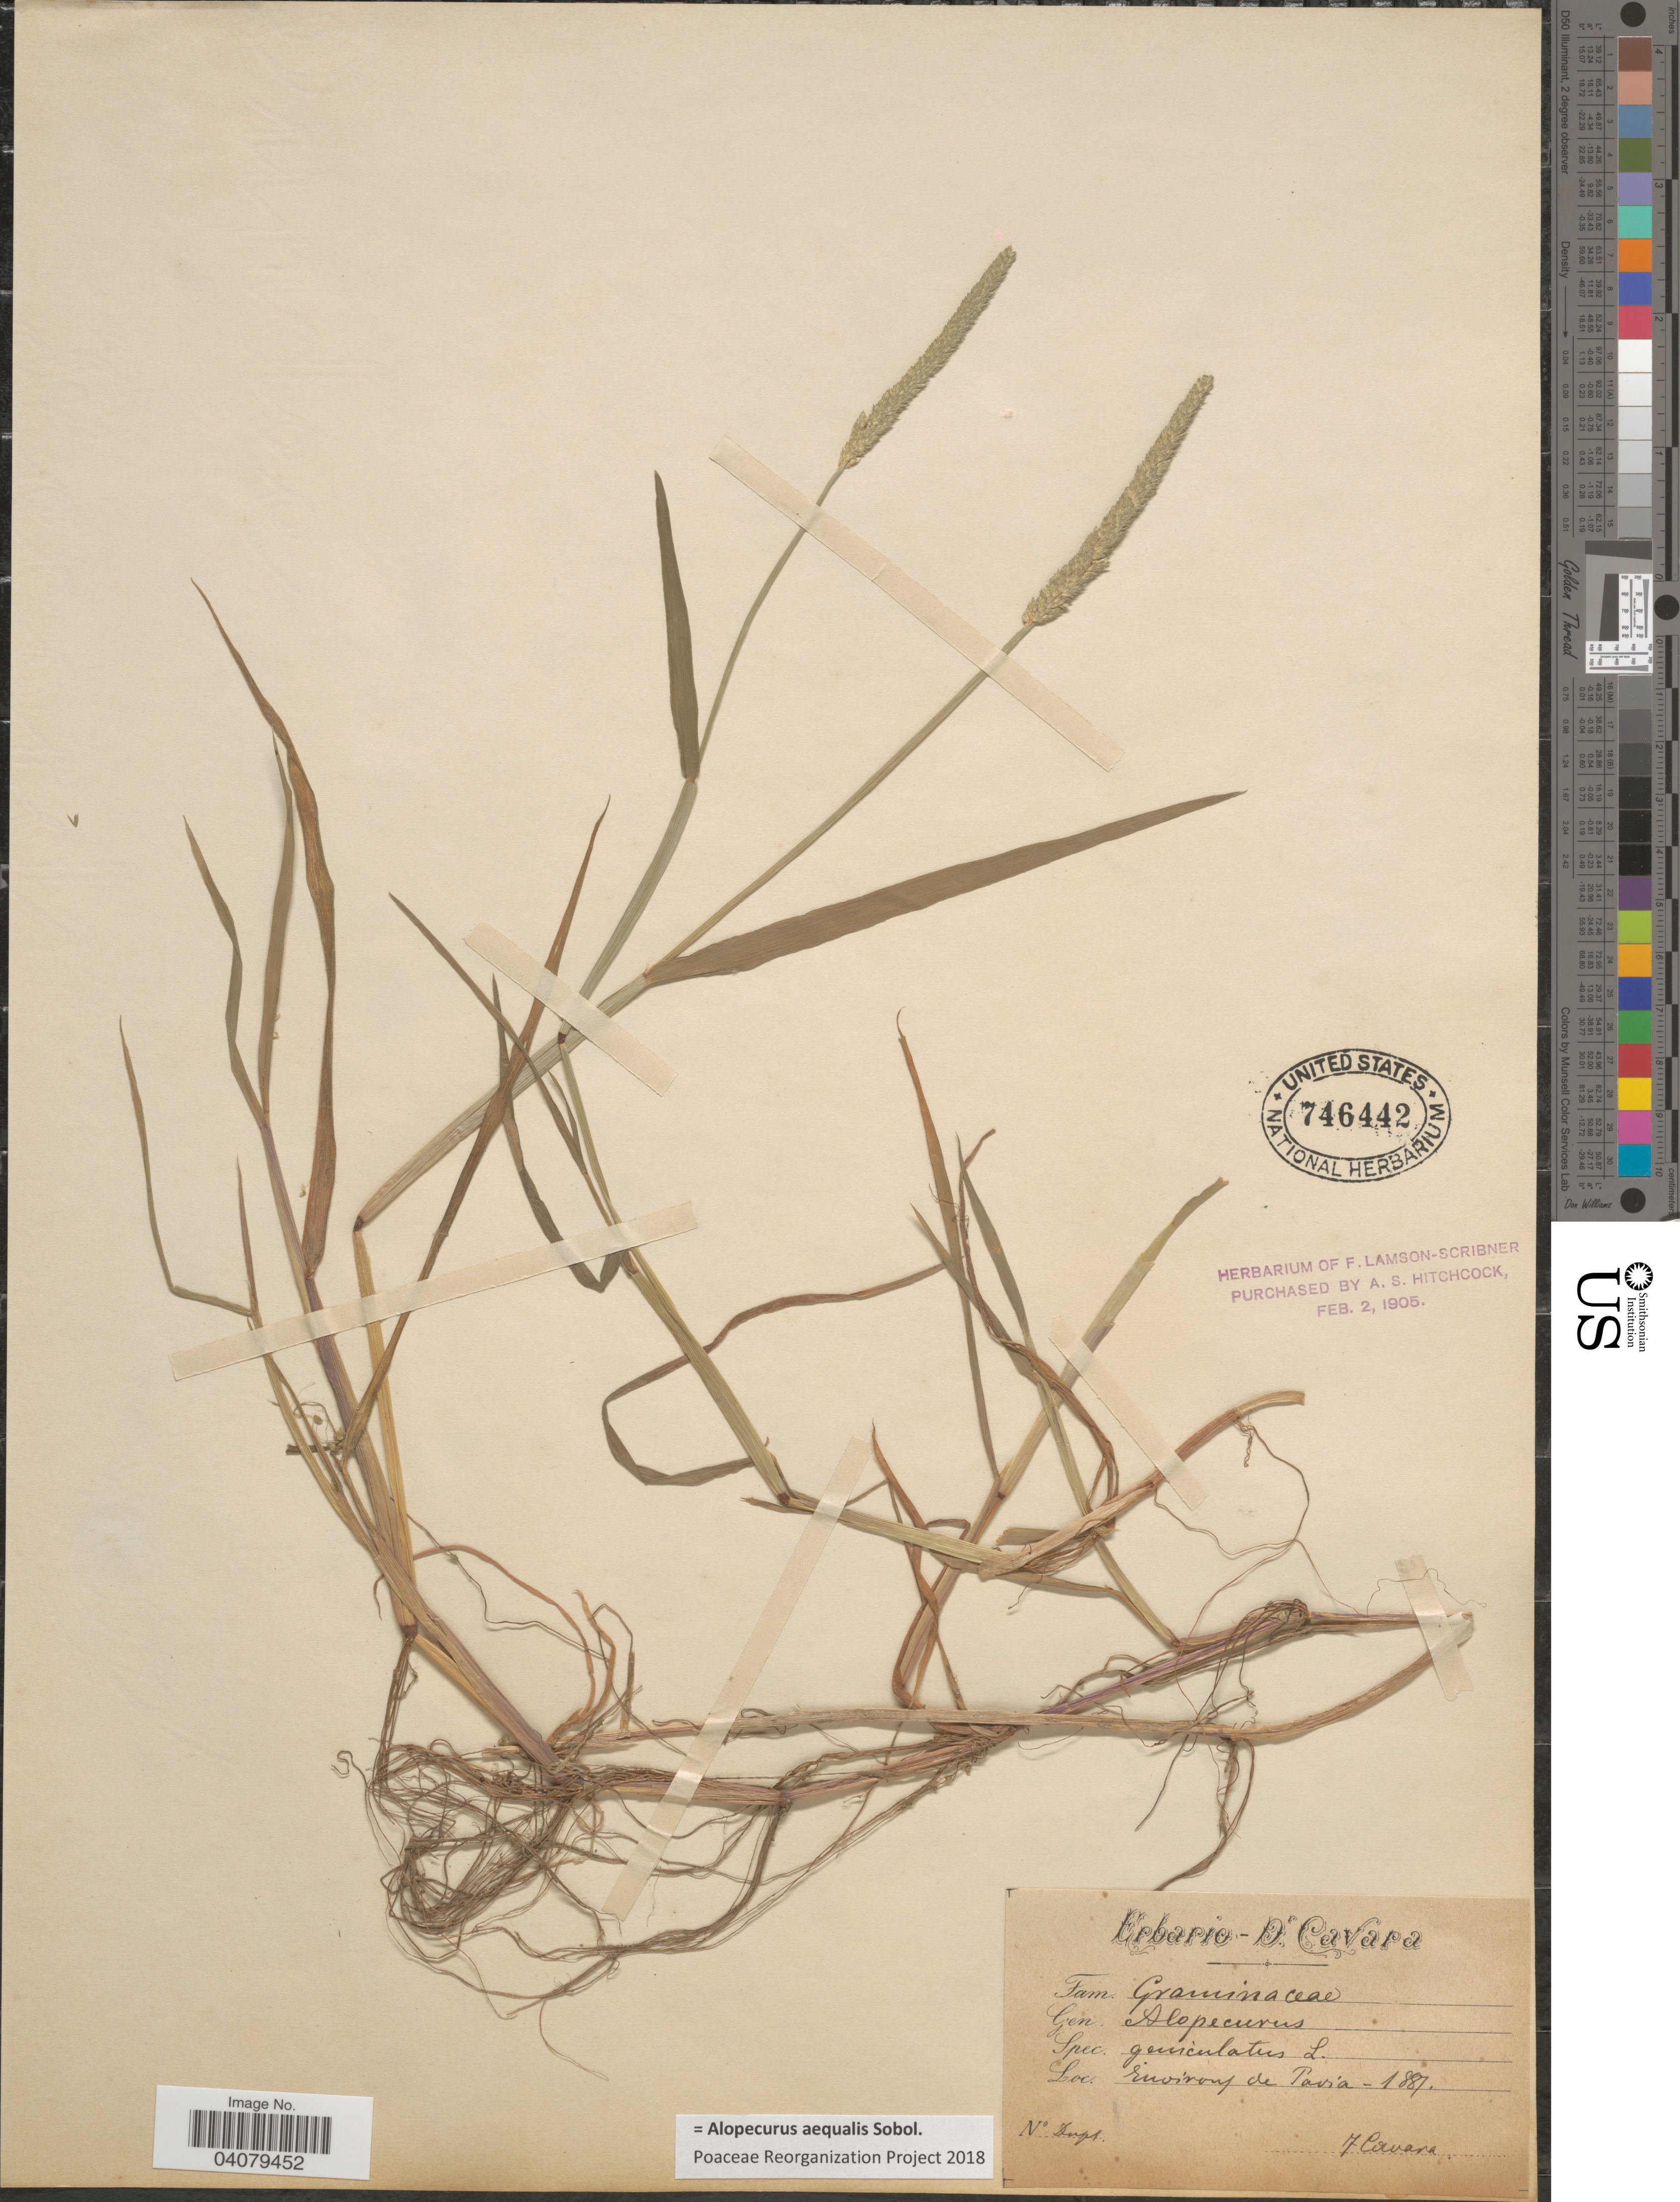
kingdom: Plantae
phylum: Tracheophyta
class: Liliopsida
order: Poales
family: Poaceae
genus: Alopecurus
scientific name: Alopecurus arundinaceus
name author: Poir.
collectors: F. Cavara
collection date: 1887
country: Italy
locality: Environs de Pavia.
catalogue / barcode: US 746442